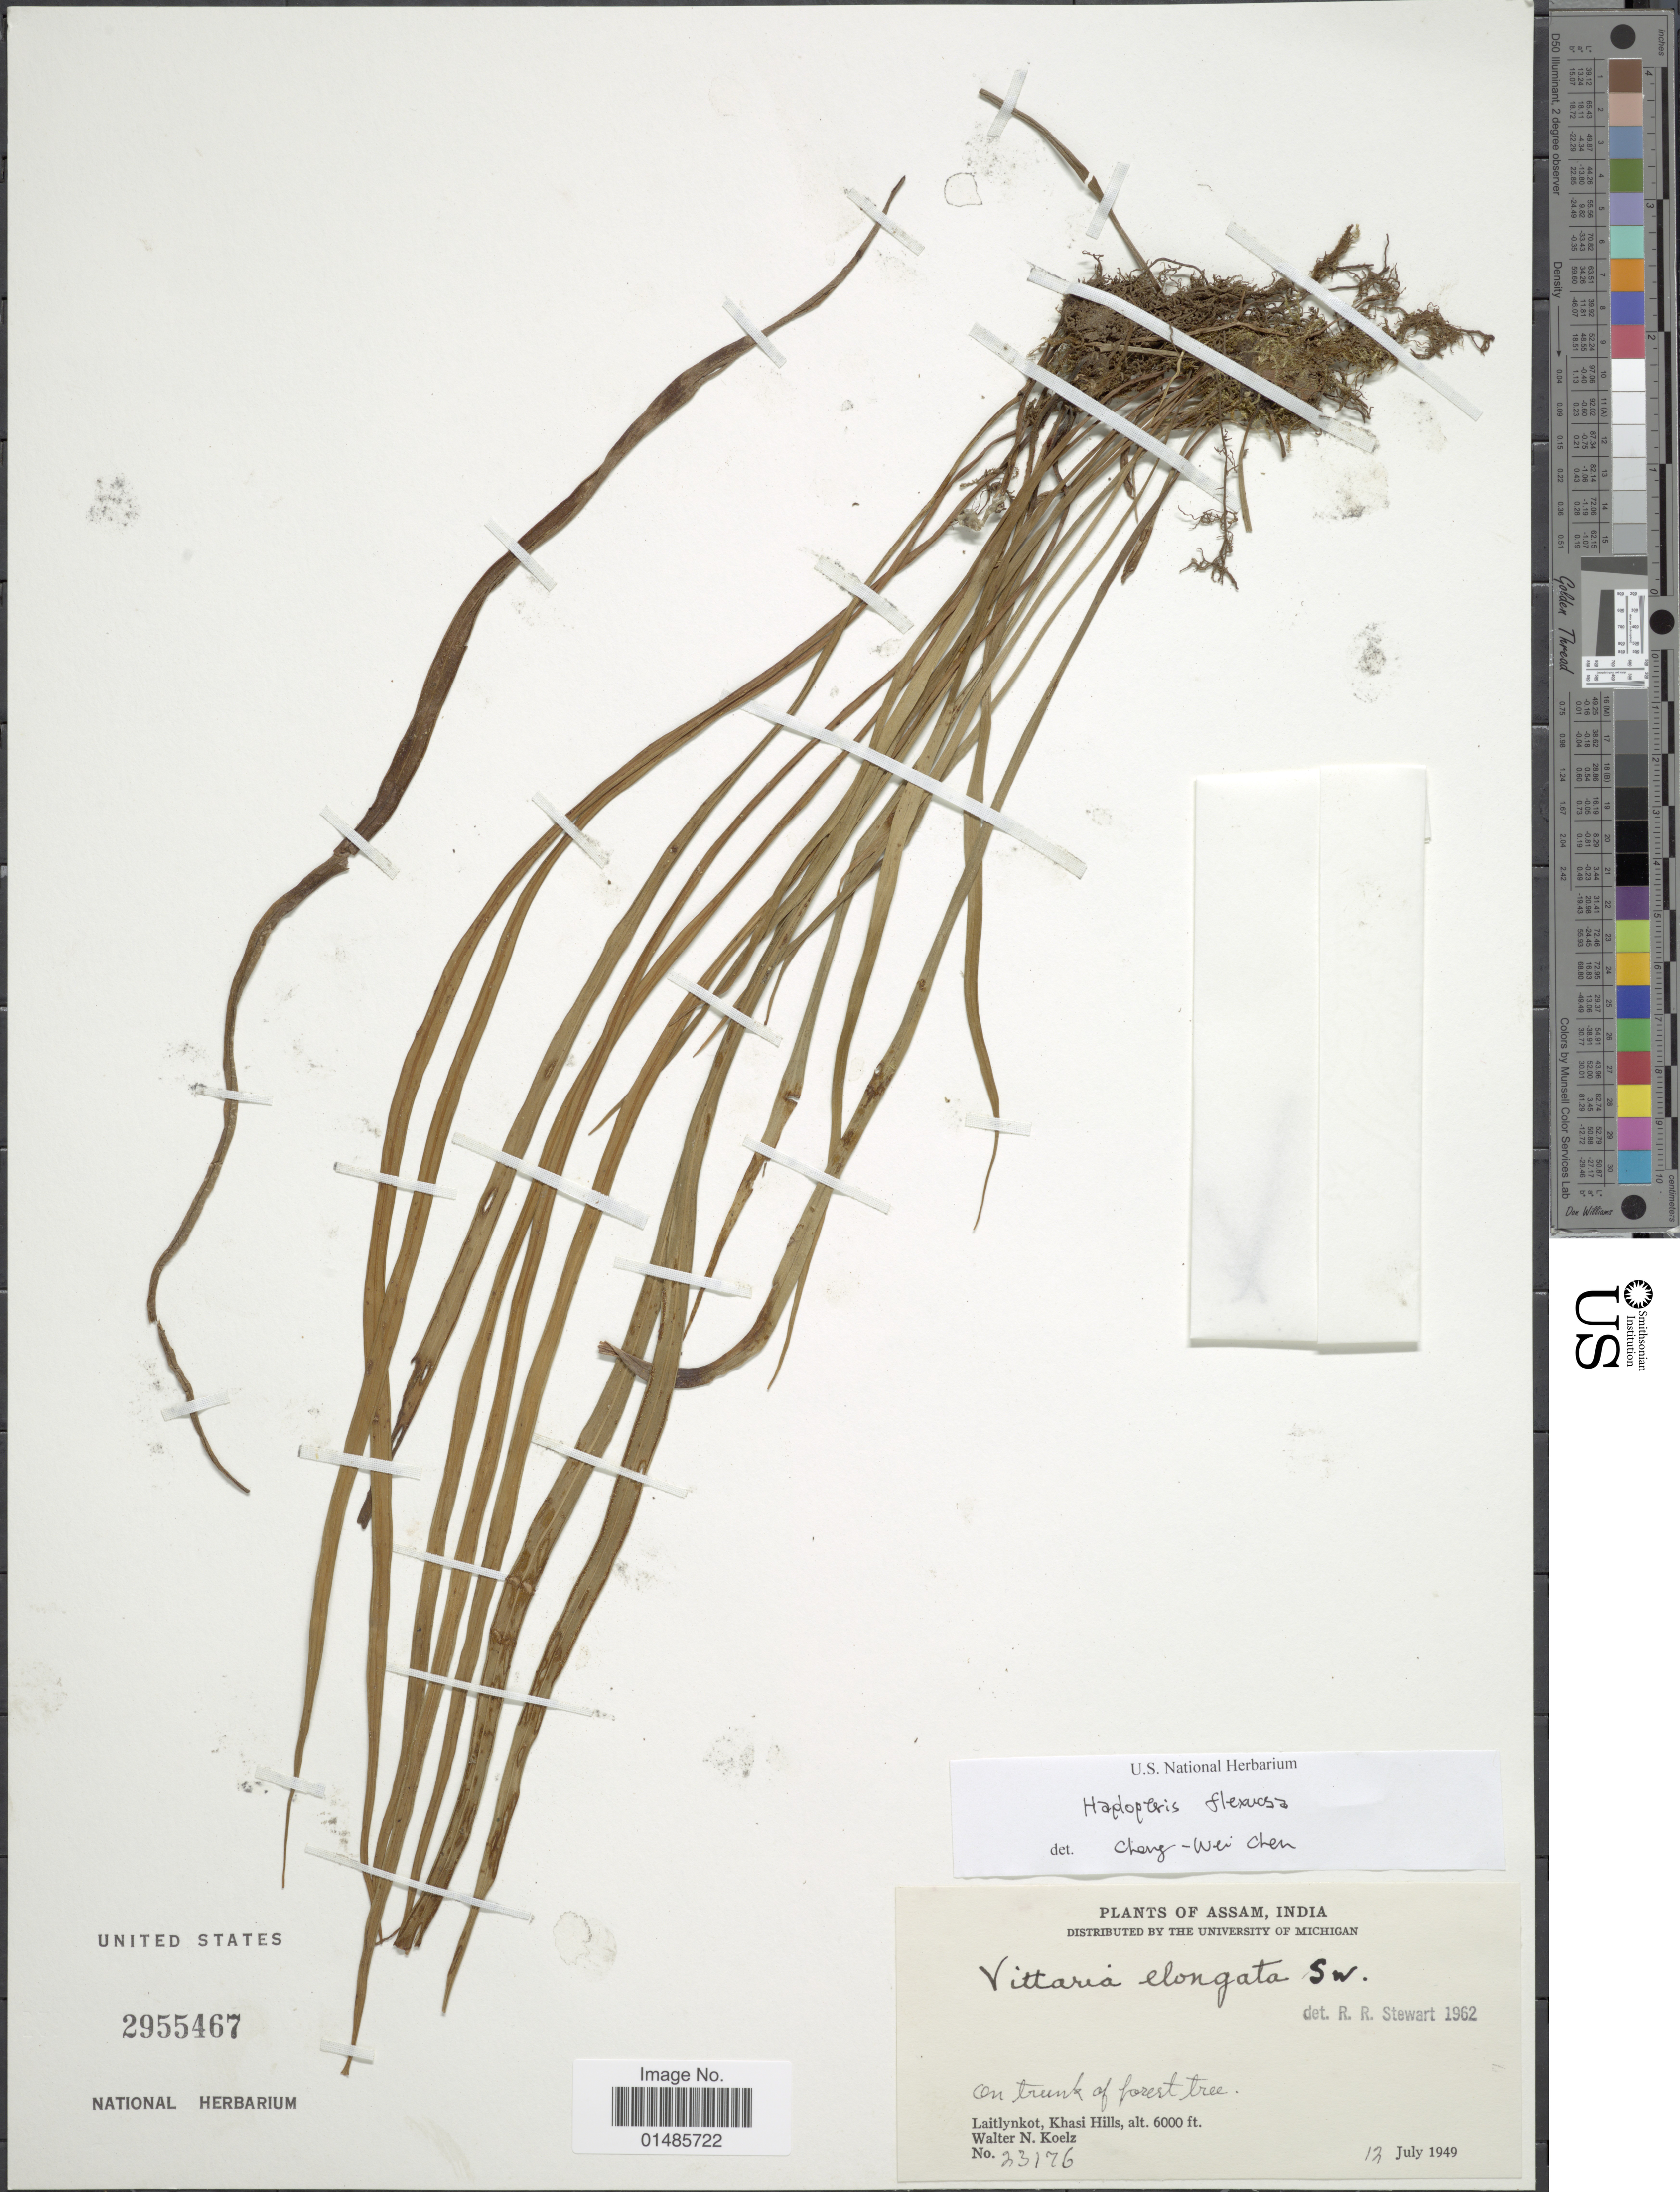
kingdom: Plantae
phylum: Tracheophyta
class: Polypodiopsida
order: Polypodiales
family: Pteridaceae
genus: Haplopteris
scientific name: Haplopteris flexuosa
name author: (Fée) E.H. Crane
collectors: W. N. Koelz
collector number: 23176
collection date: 1949-07-12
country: India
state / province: Meghalaya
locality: Laitlynkot, Khasi Hills.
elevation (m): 1829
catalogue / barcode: US 2955467